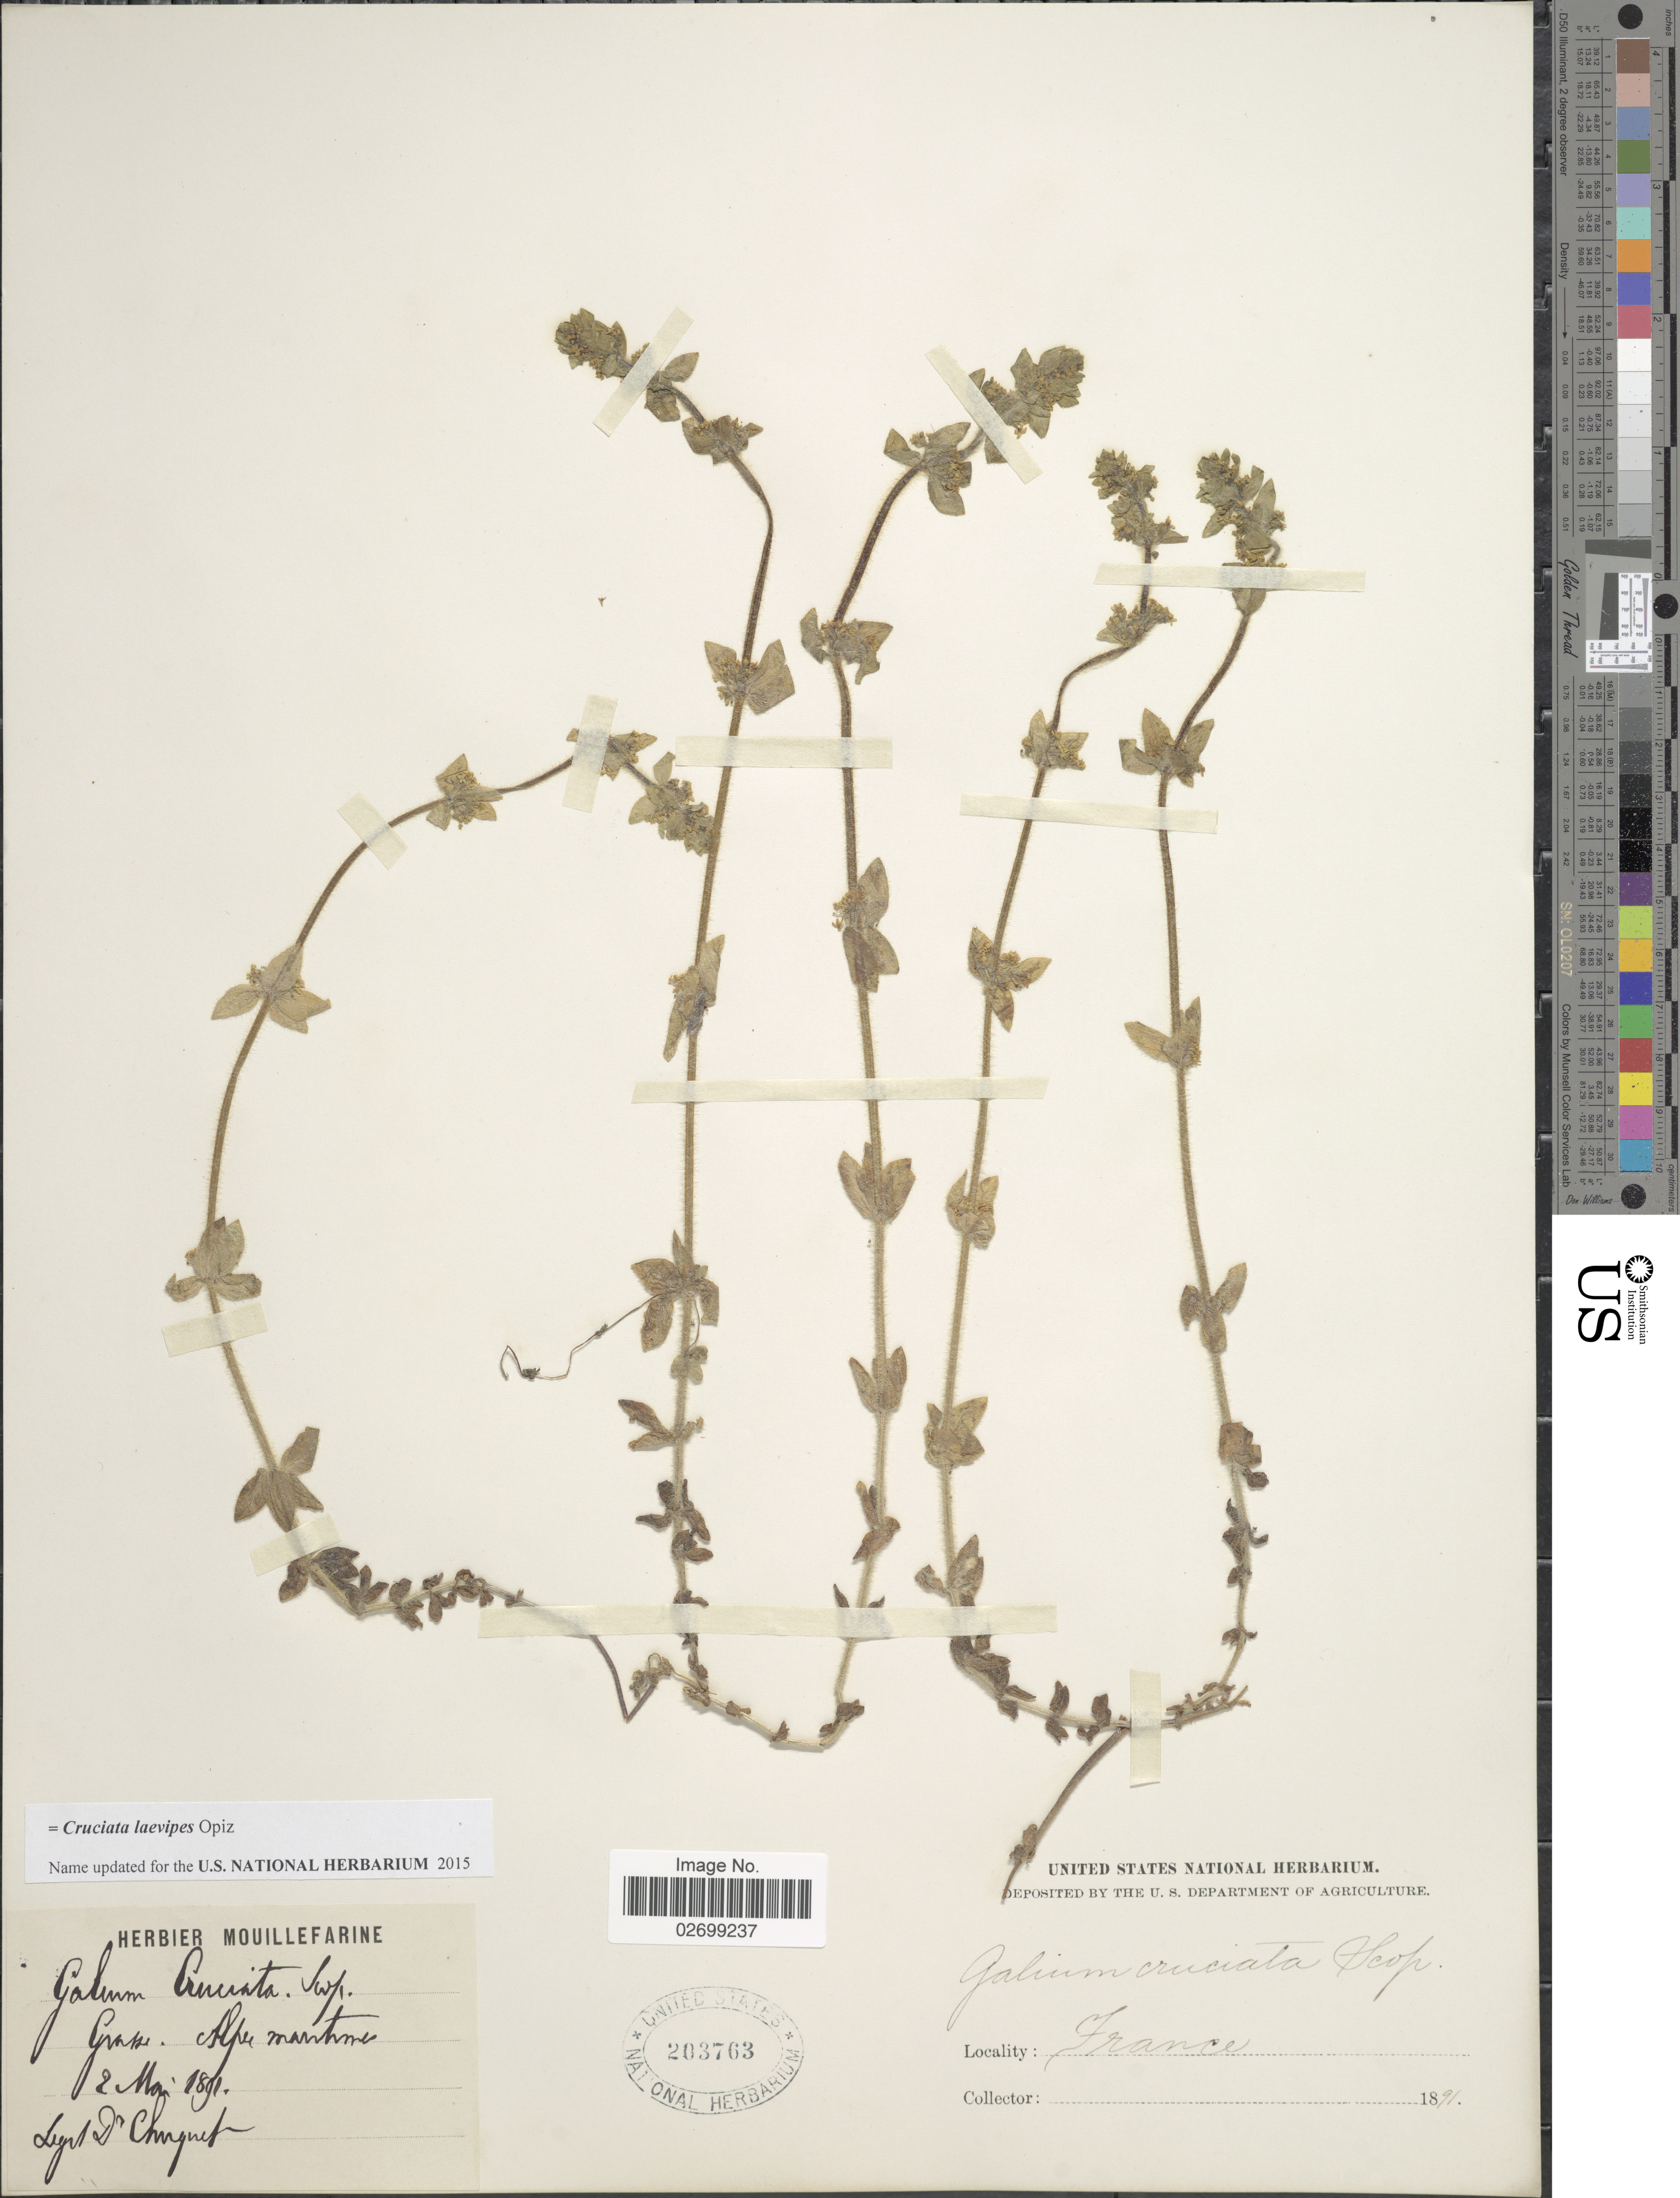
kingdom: Plantae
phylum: Tracheophyta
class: Magnoliopsida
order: Gentianales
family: Rubiaceae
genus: Cruciata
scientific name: Cruciata laevipes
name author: Opiz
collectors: Chuquet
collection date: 1891-05-02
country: France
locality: Grasse, Alpe martines [interpreted]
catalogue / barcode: US 203763